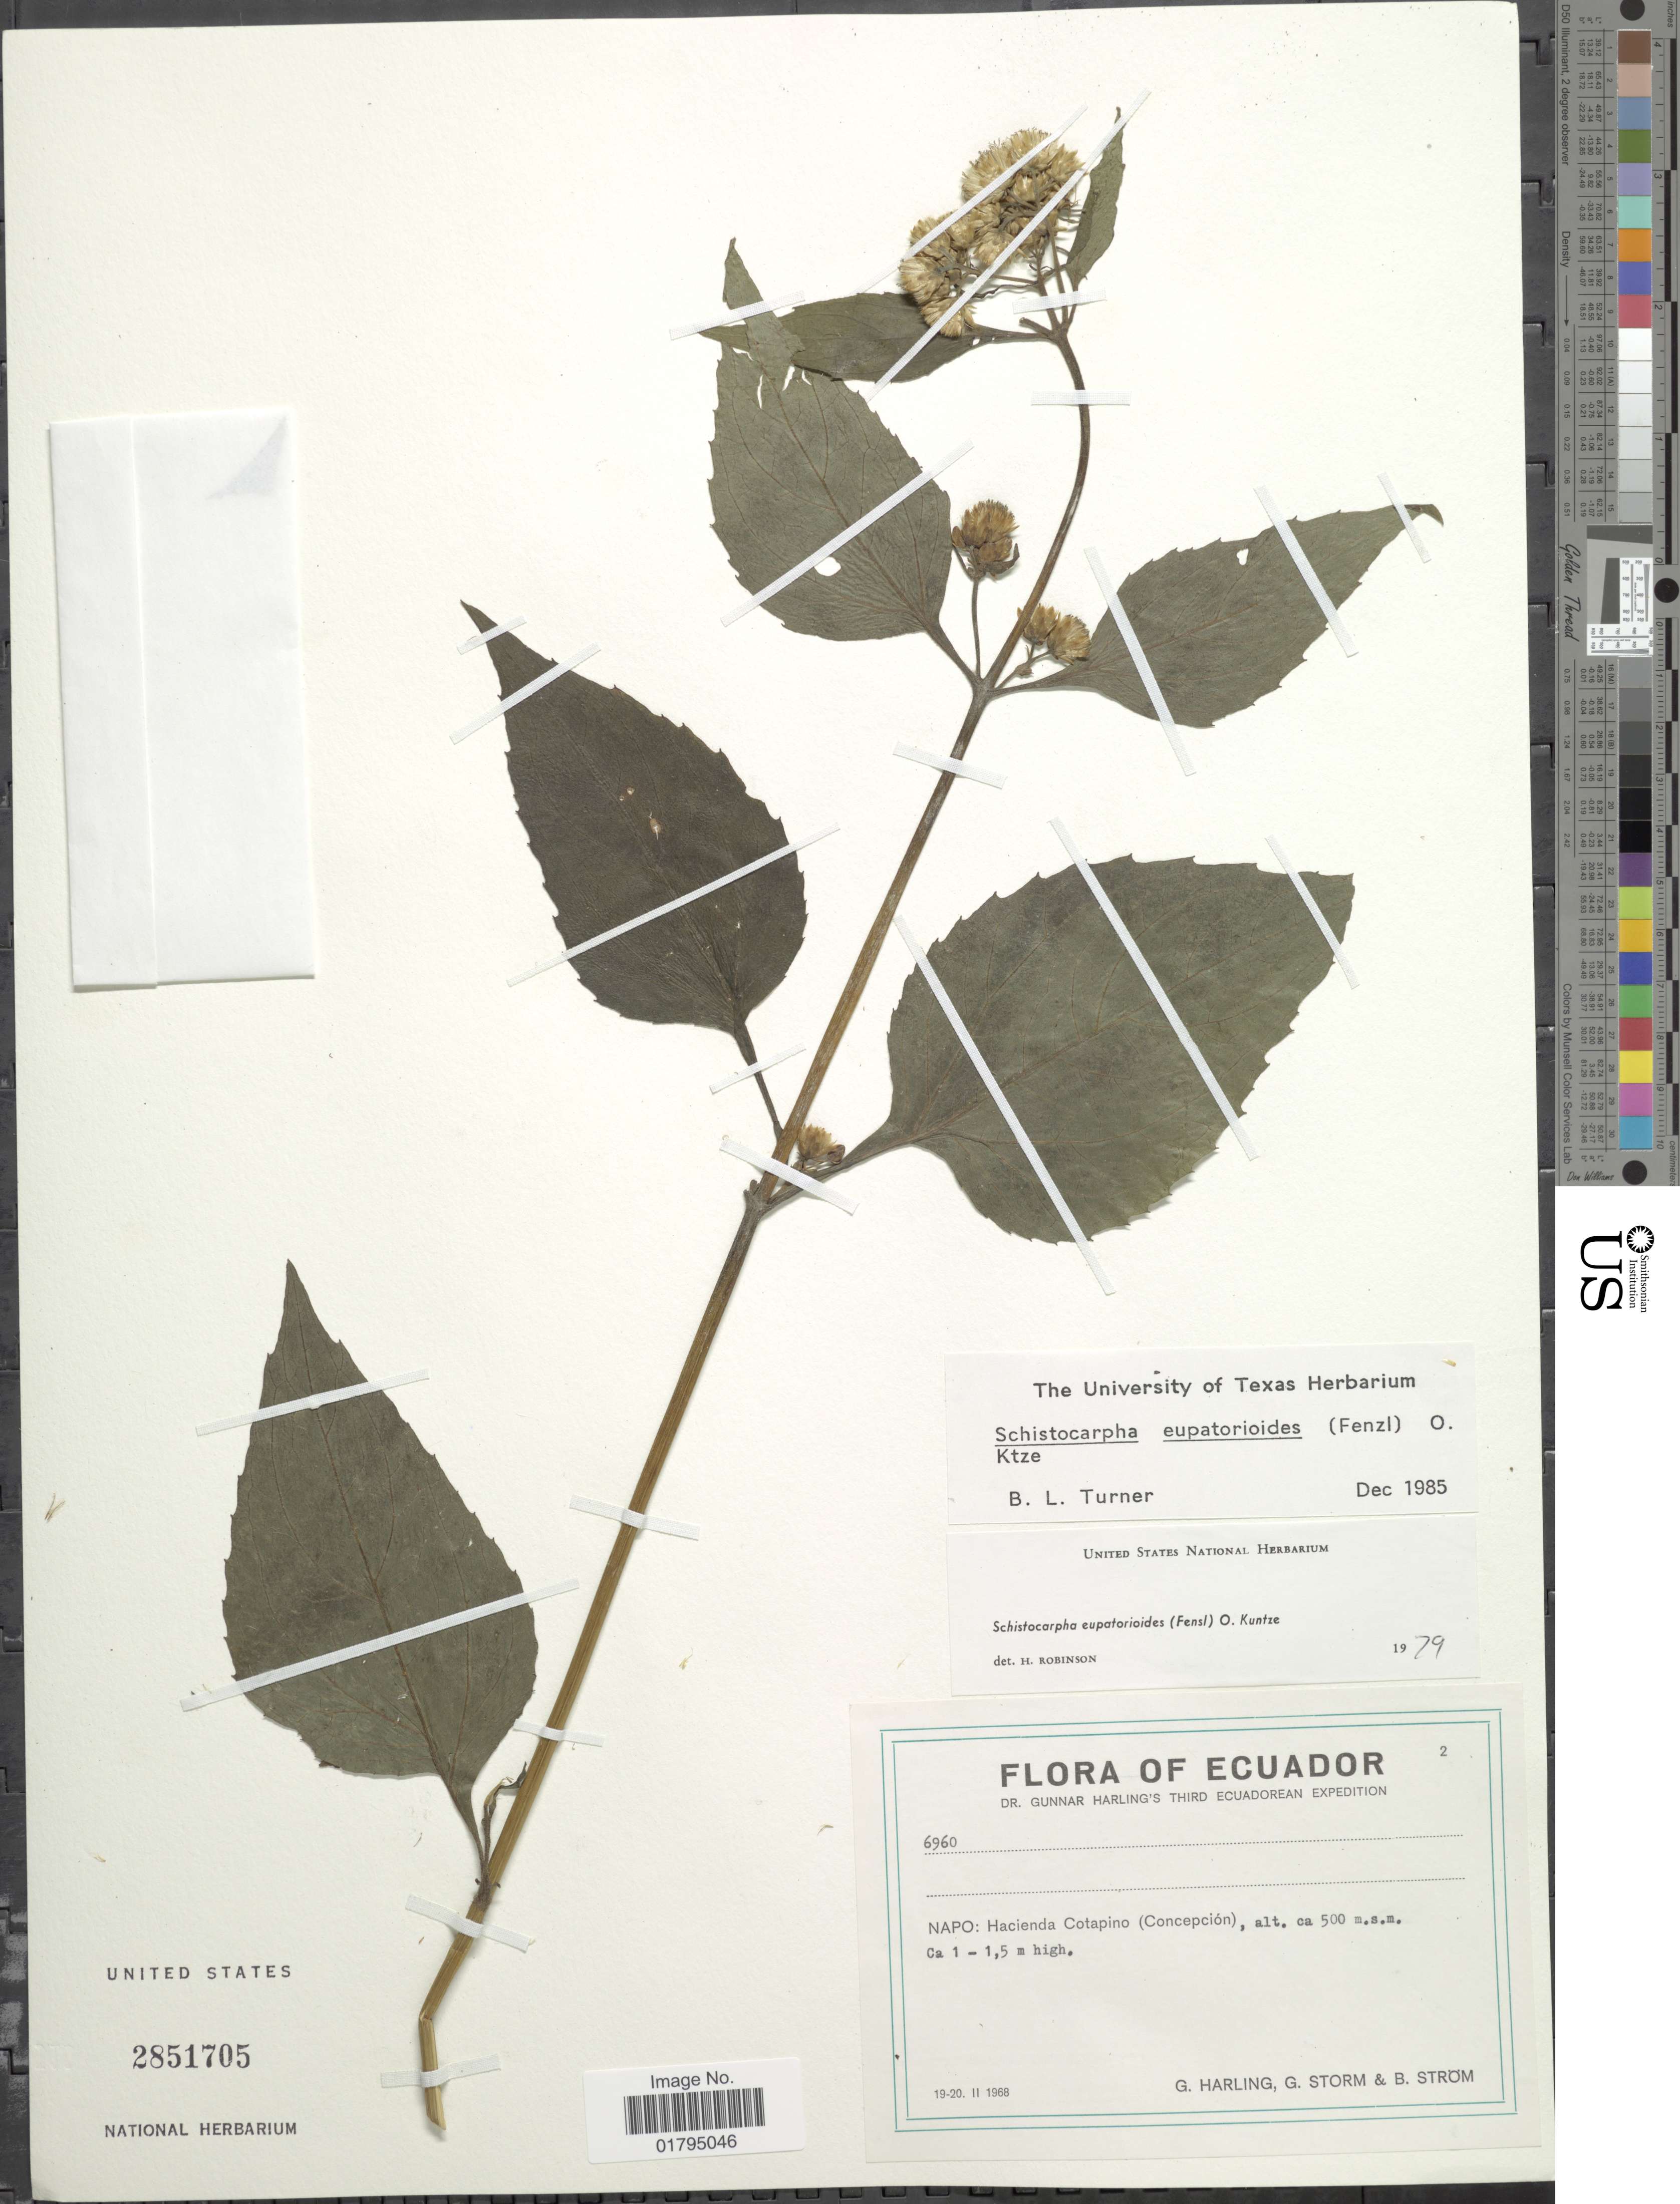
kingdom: Plantae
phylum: Tracheophyta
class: Magnoliopsida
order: Asterales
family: Asteraceae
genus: Schistocarpha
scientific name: Schistocarpha eupatorioides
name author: (Fenzl) Kuntze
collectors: G. Harling, G. Storm & B. Strom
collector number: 6960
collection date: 1968-02-19/1968-02-20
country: Ecuador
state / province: Napo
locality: Napo: Hacienda Cotapino (Concepcion).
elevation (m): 500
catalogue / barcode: US 2851705